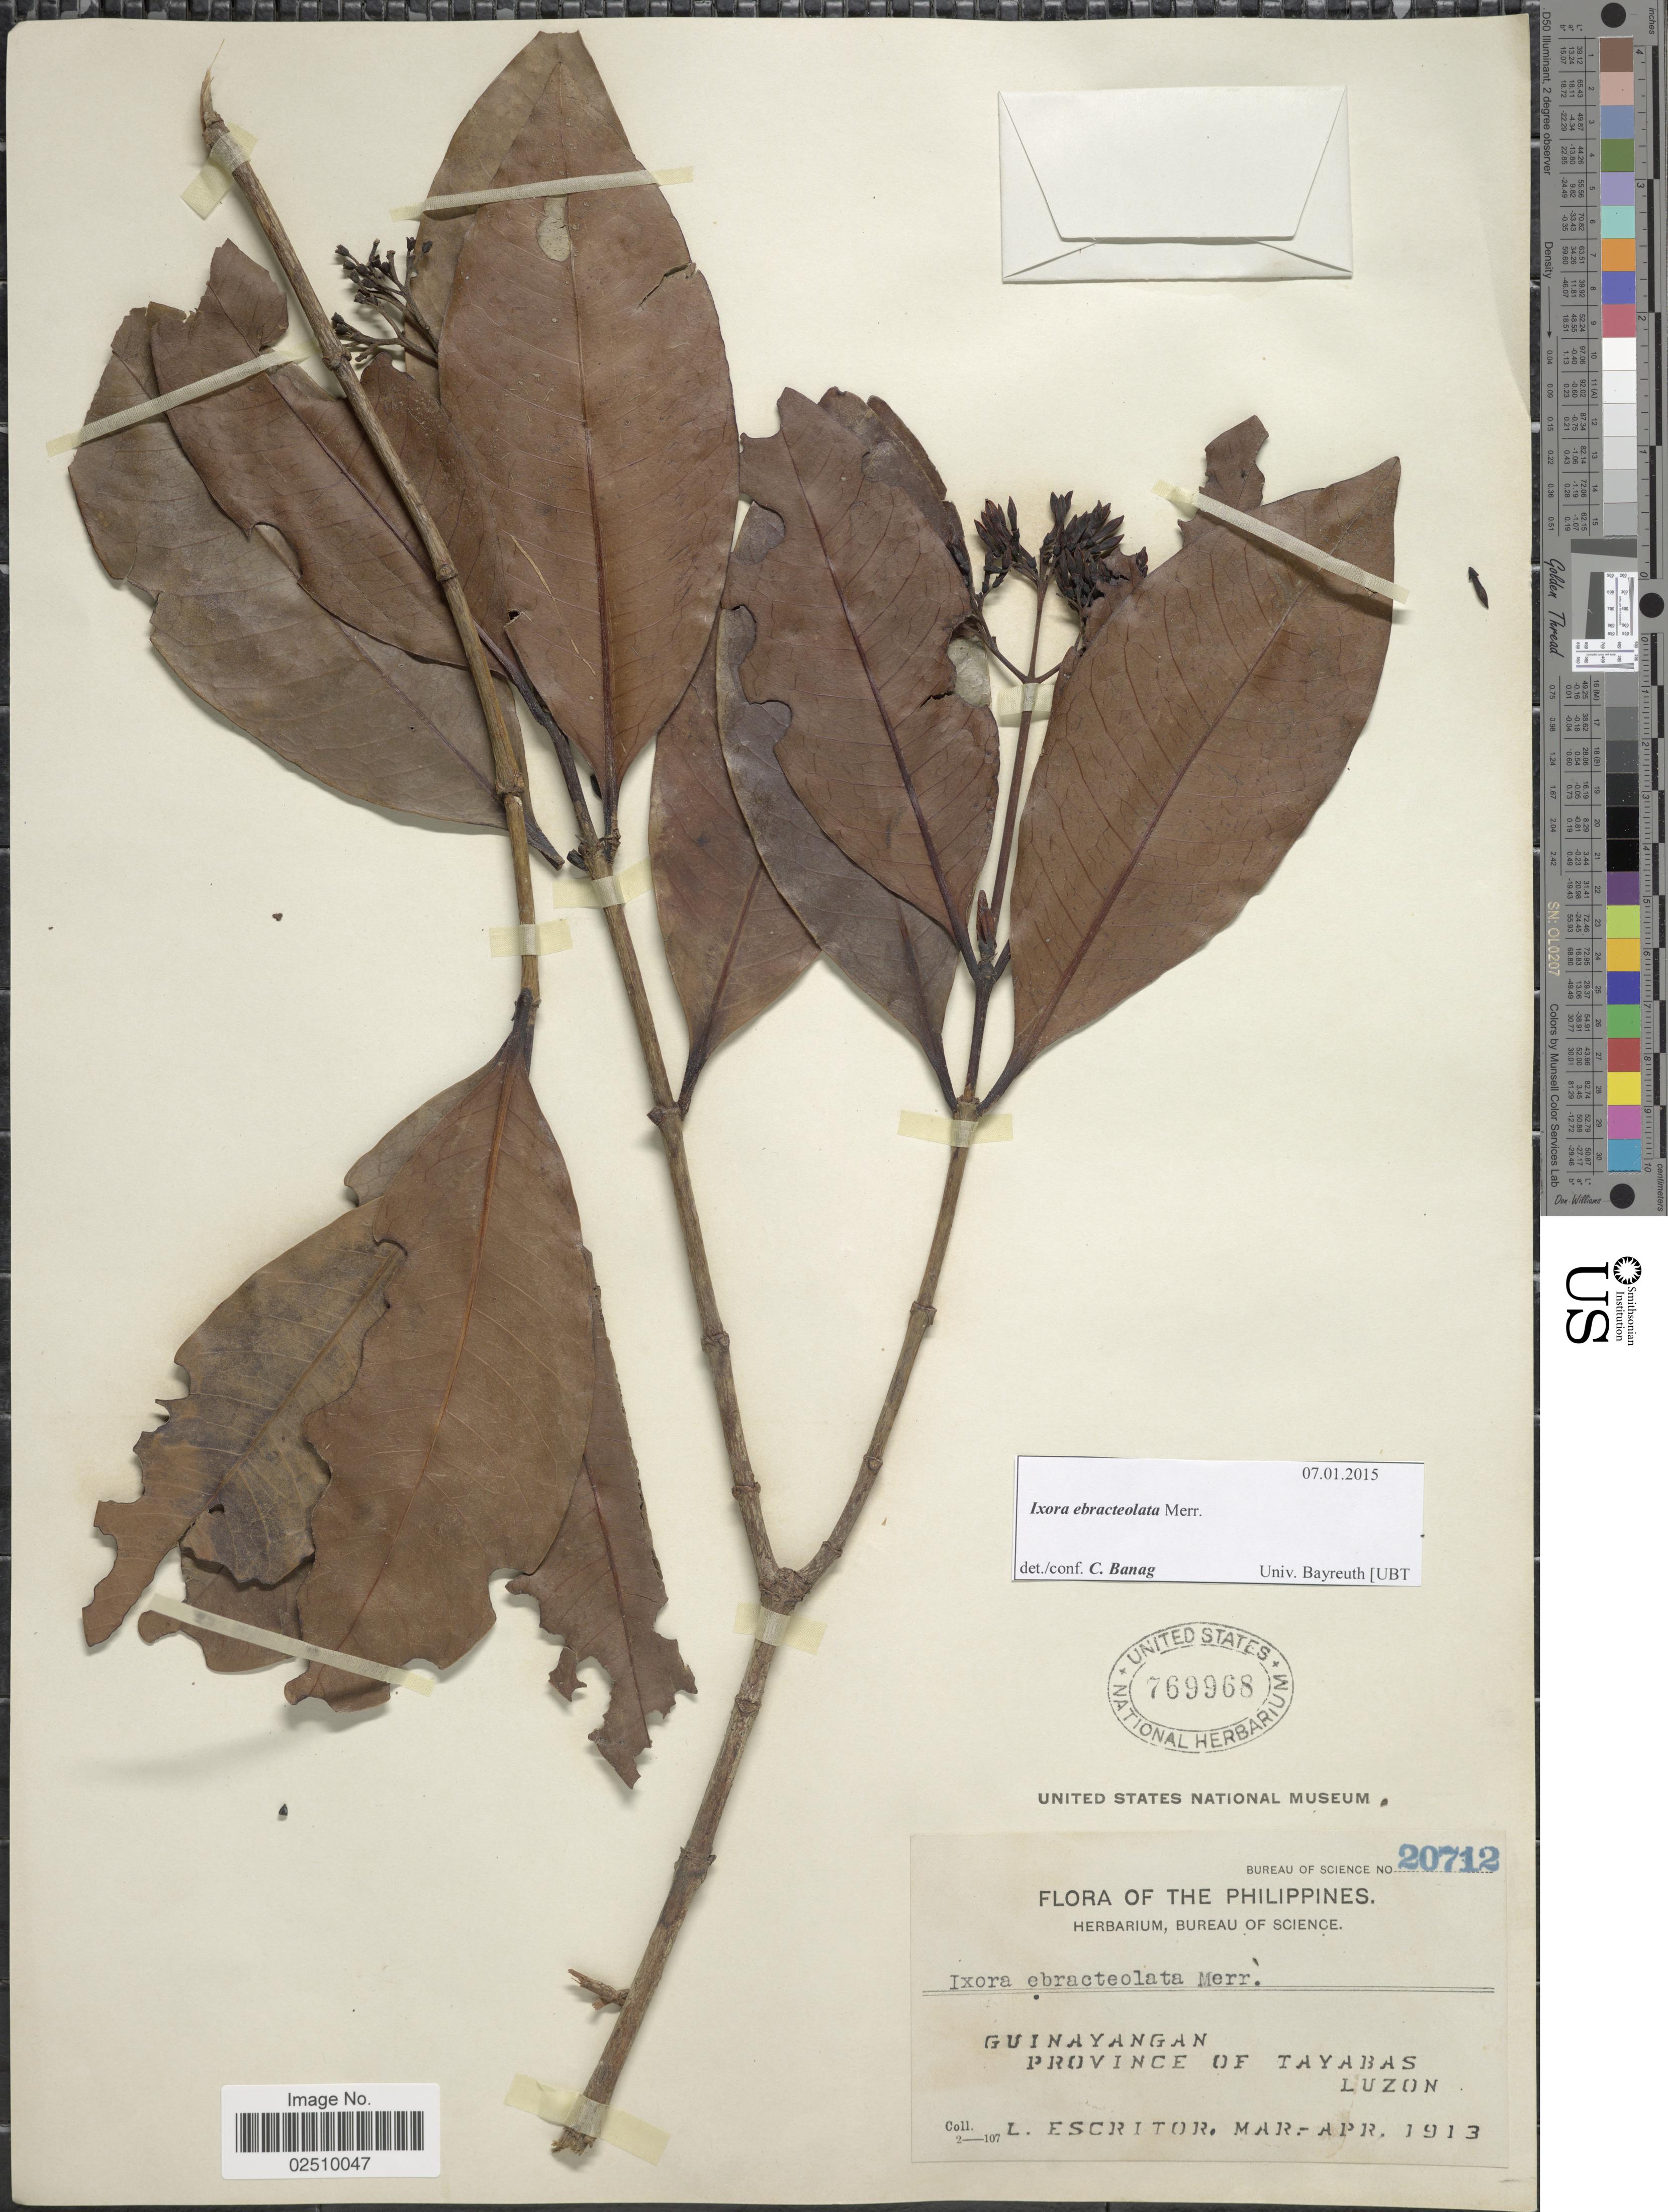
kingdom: Plantae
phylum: Tracheophyta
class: Magnoliopsida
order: Gentianales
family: Rubiaceae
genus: Ixora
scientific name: Ixora ebracteolata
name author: Merr.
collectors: L. Escritor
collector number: Bureau of Science 20712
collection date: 1913-03/1913-04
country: Philippines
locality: Guinayangan Province of Tayabas, Luzon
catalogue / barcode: US 769968